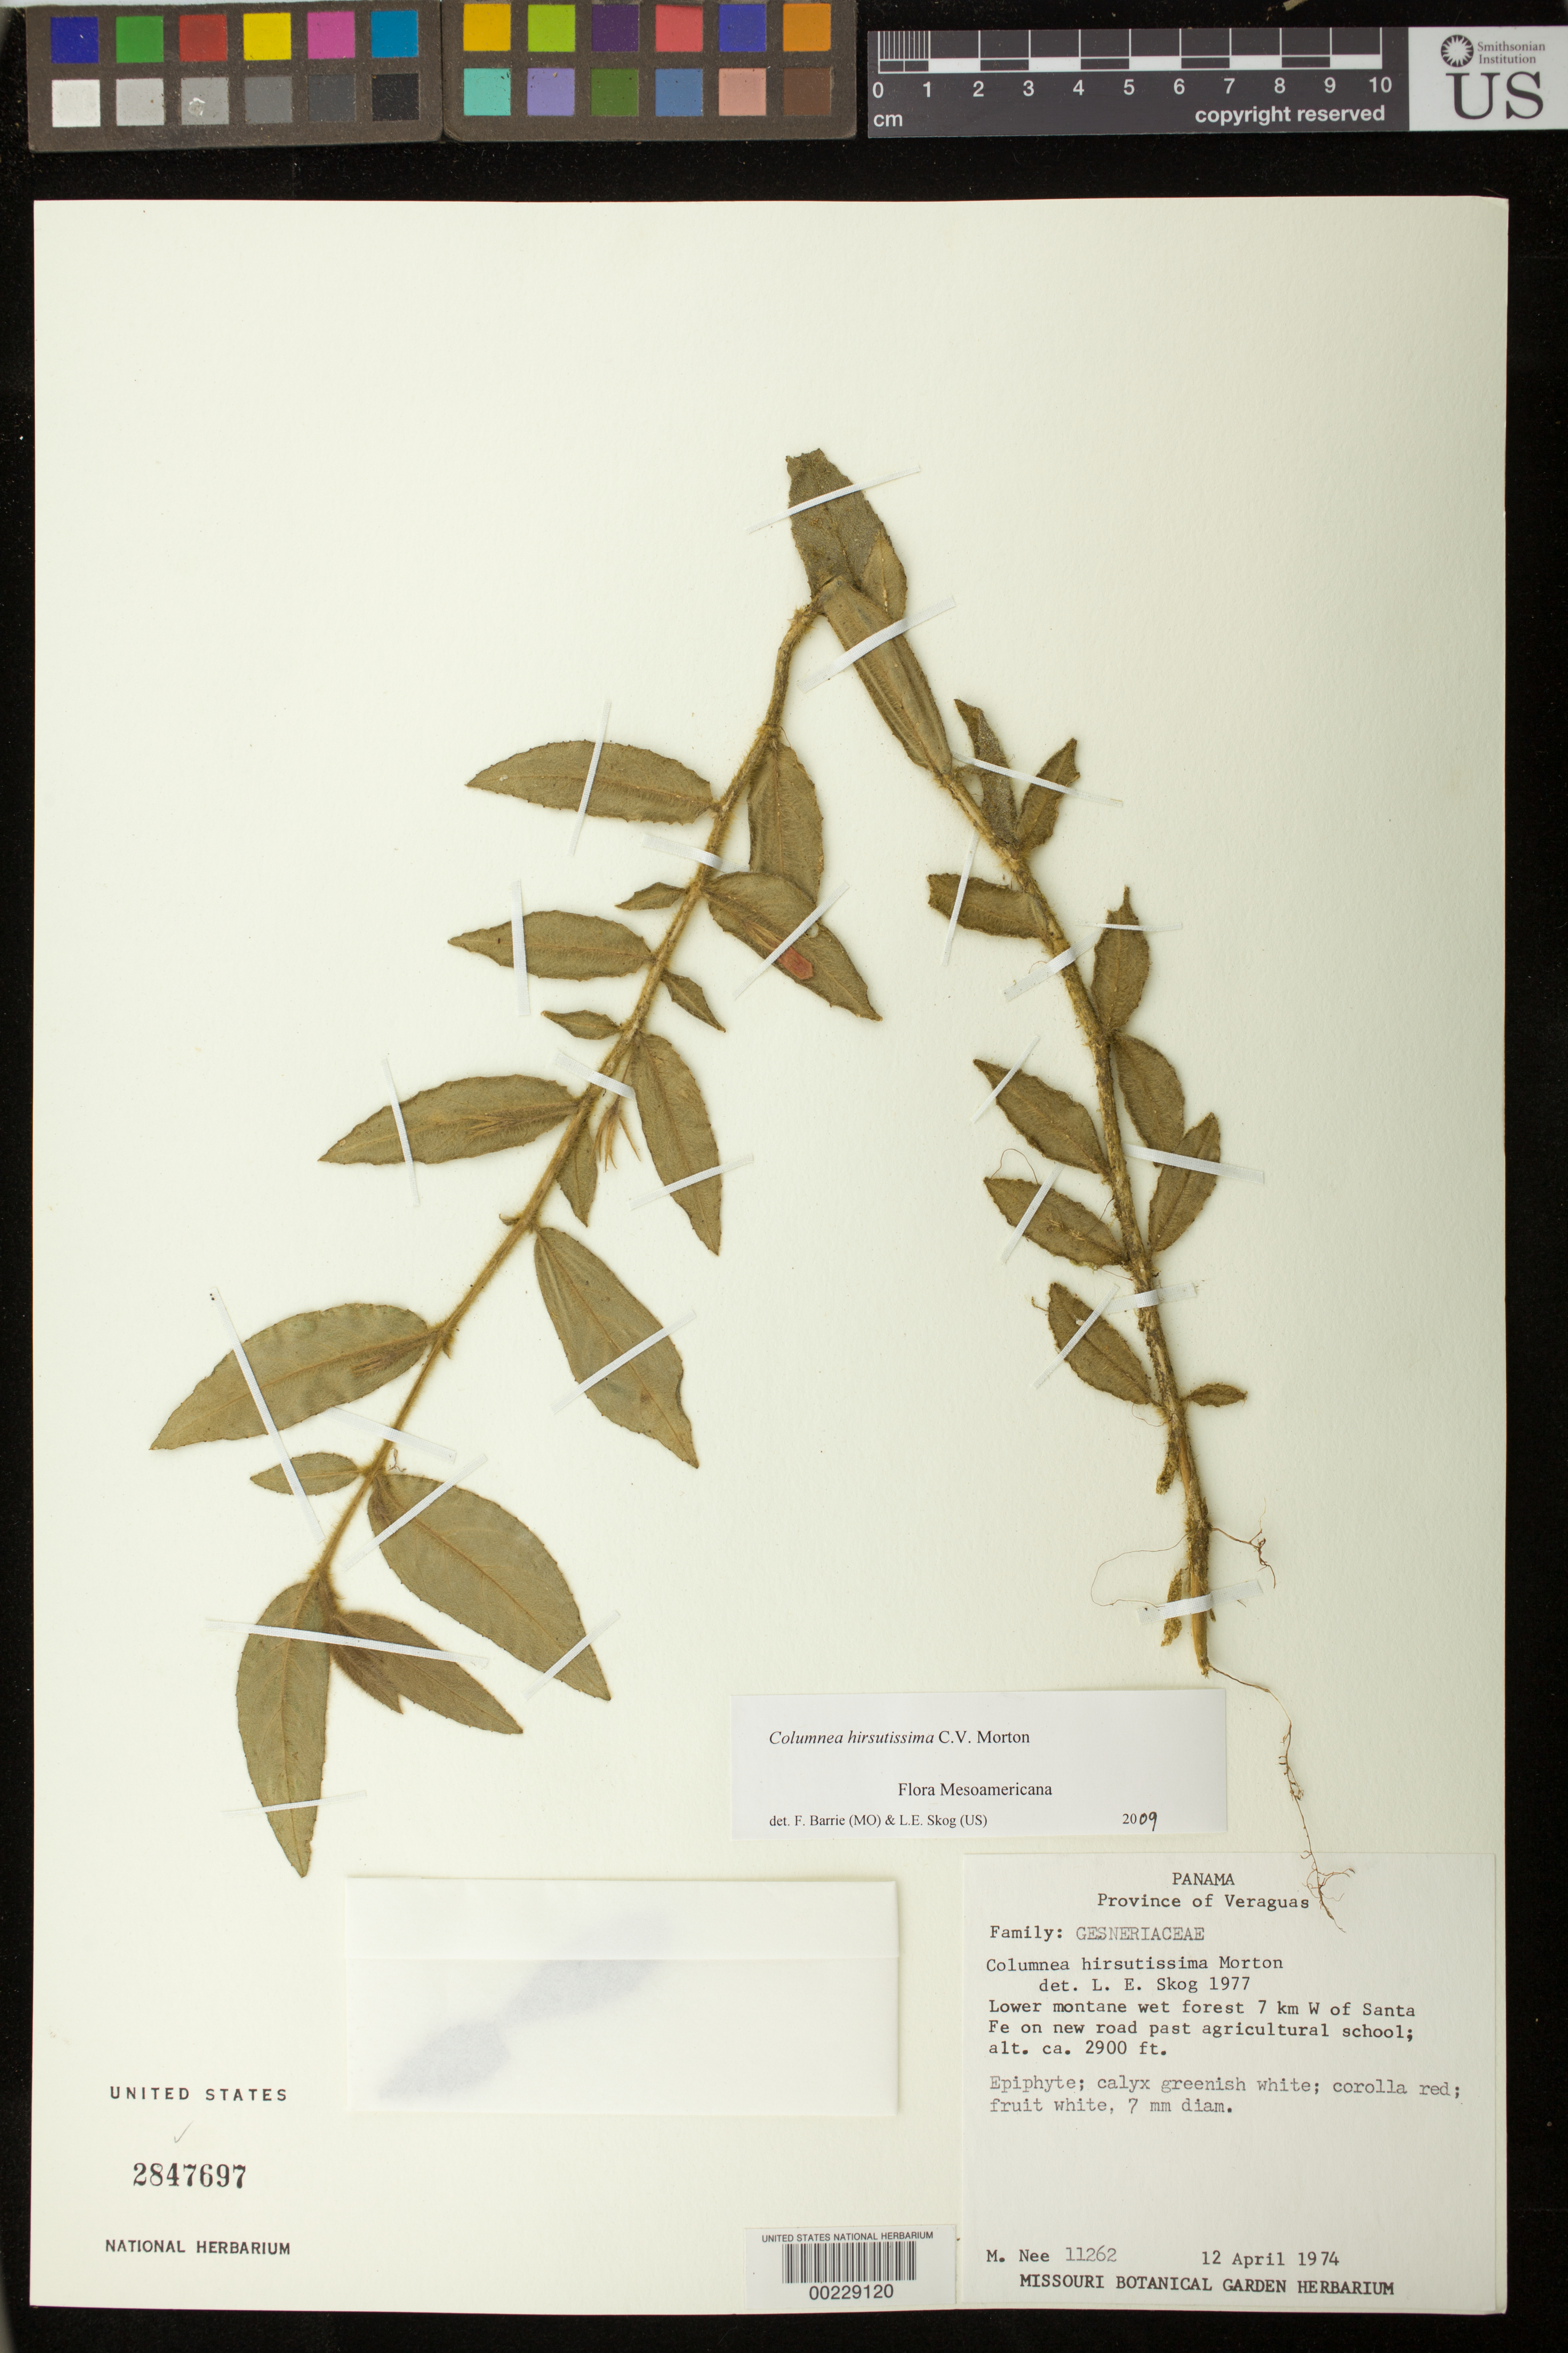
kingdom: Plantae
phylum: Tracheophyta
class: Magnoliopsida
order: Lamiales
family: Gesneriaceae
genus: Columnea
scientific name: Columnea hirsutissima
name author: C.V. Morton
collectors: M. Nee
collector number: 11262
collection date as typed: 12 Apr 1974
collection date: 1974-04-12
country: Panama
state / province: Veraguas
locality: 7 km W of Santa Fe on new road past agricultural school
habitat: Lower montane wet forest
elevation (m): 884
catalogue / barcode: US 2847697